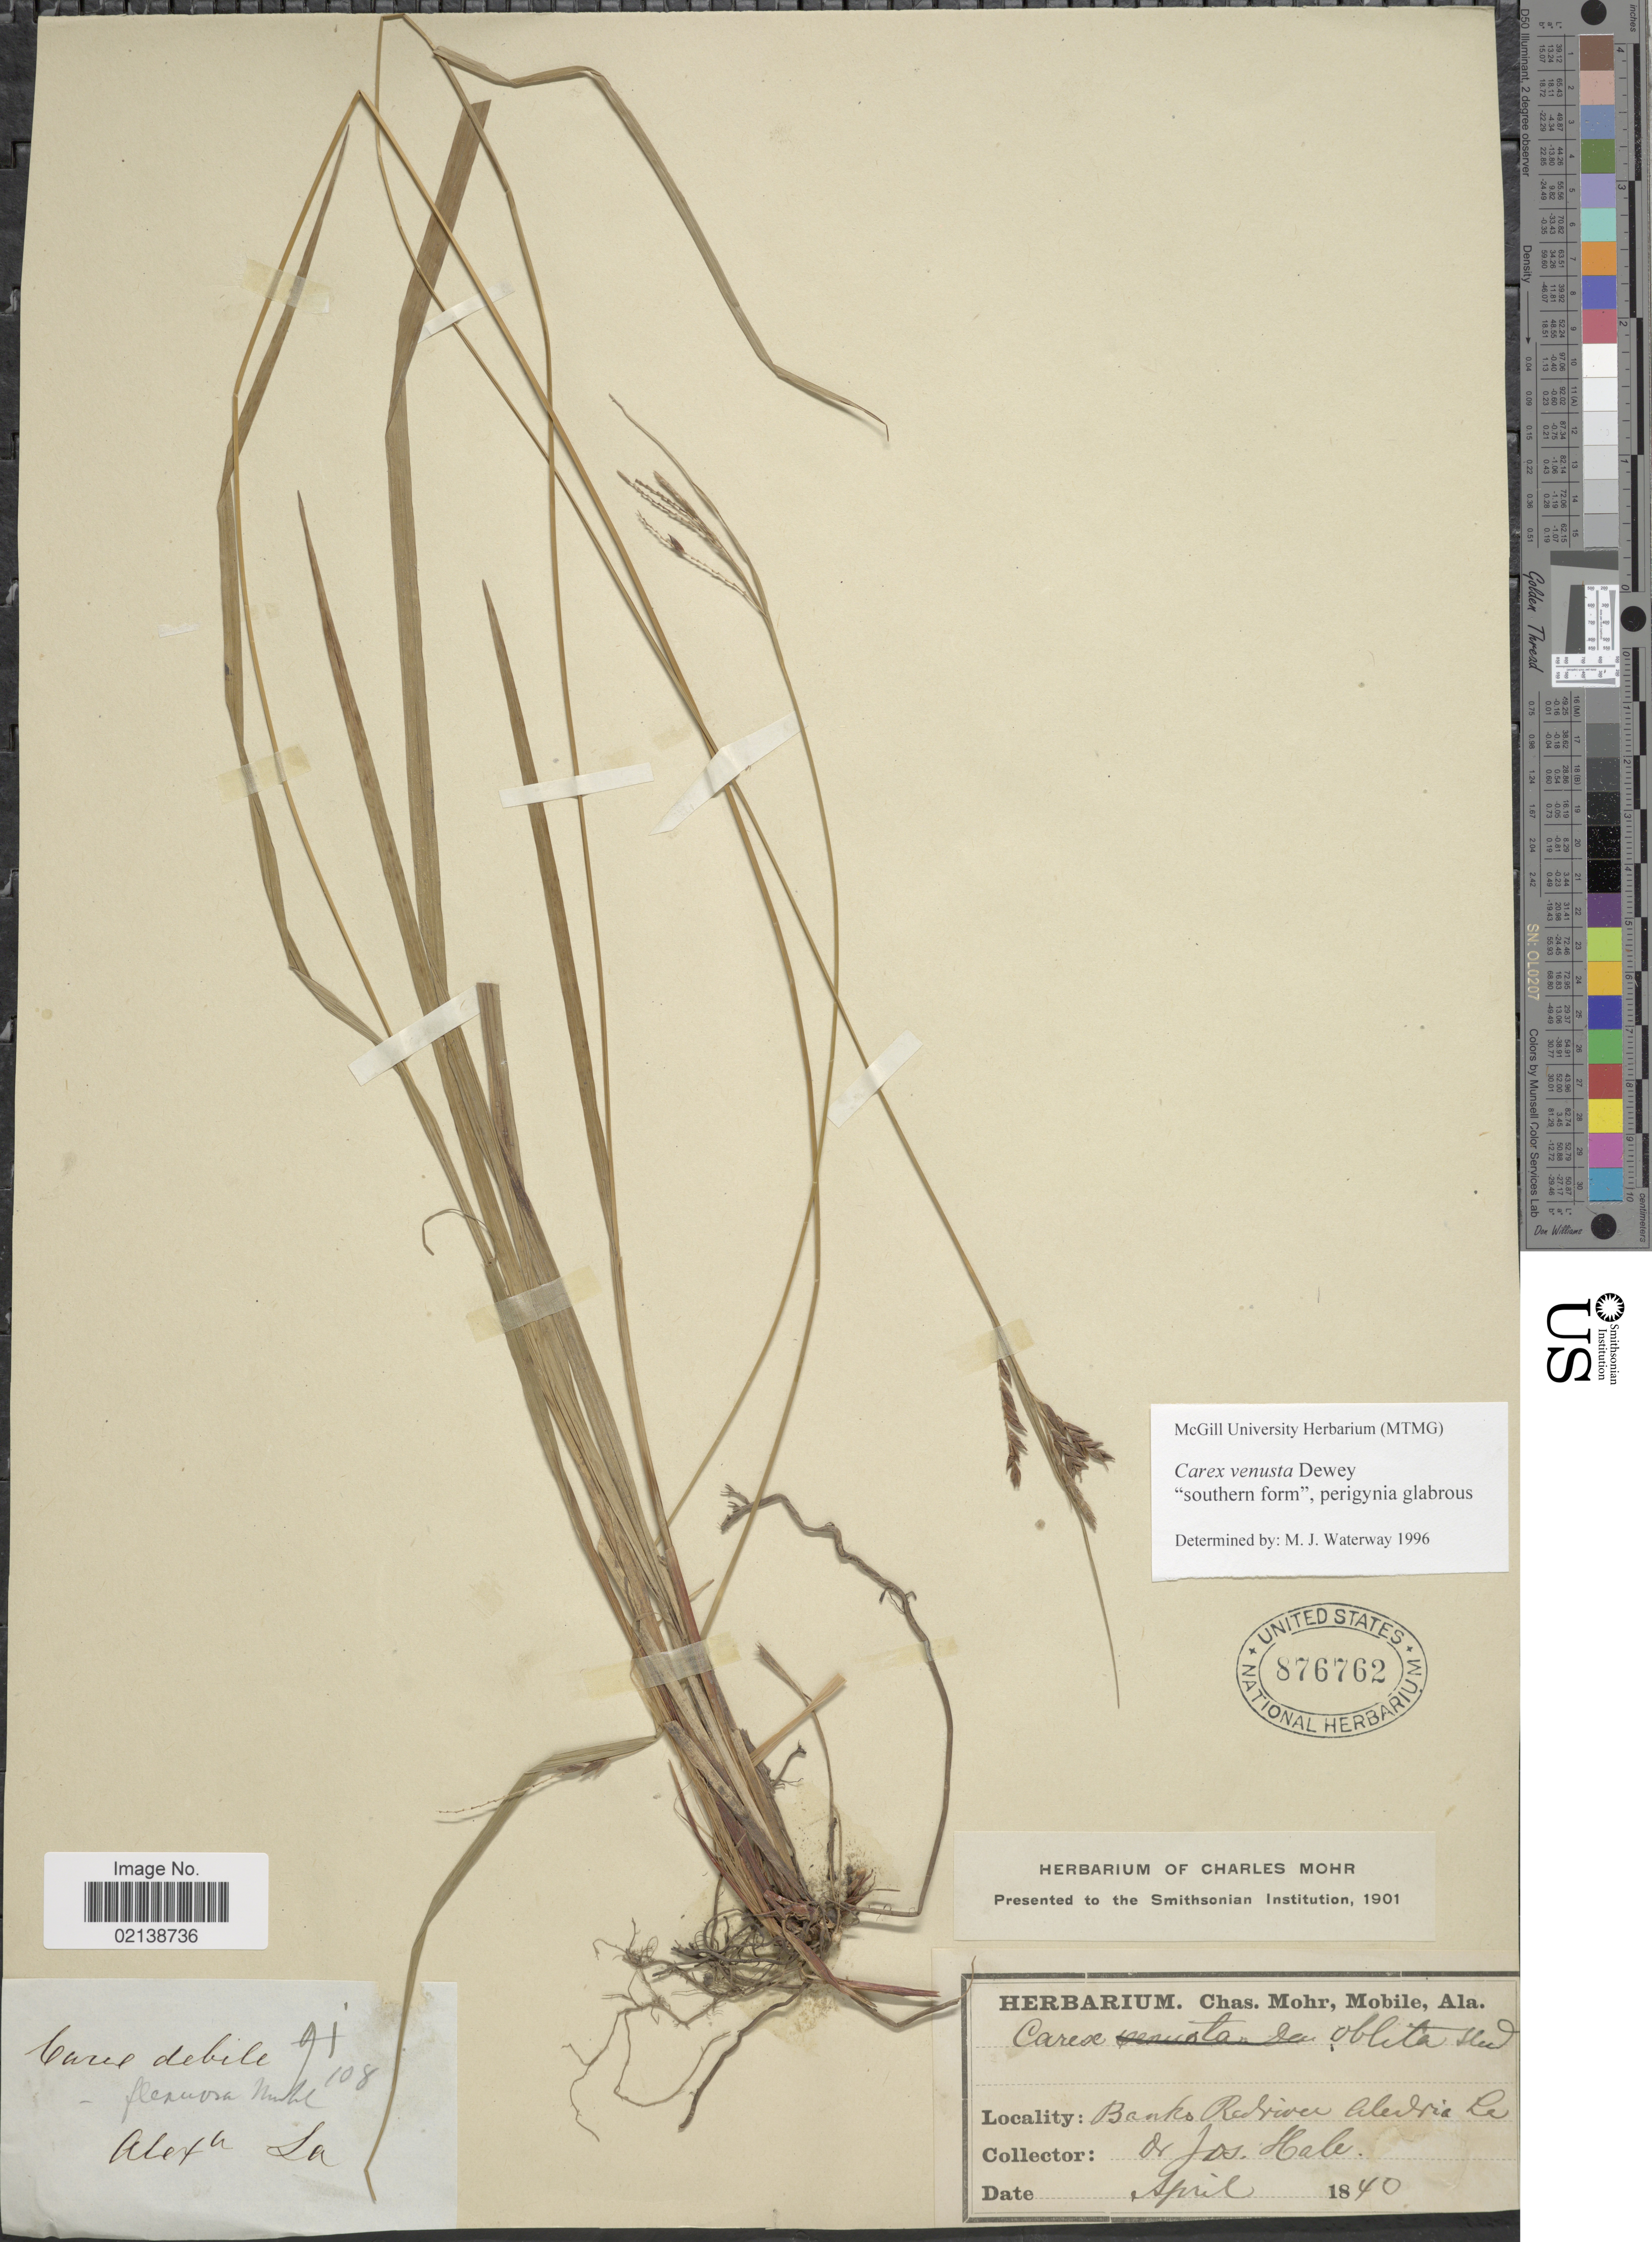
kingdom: Plantae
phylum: Tracheophyta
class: Liliopsida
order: Poales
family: Cyperaceae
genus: Carex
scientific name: Carex venusta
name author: Dewey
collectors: J. Hale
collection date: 1840-04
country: United States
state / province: Louisiana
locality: Banks Red river Aledria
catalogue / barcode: US 876762